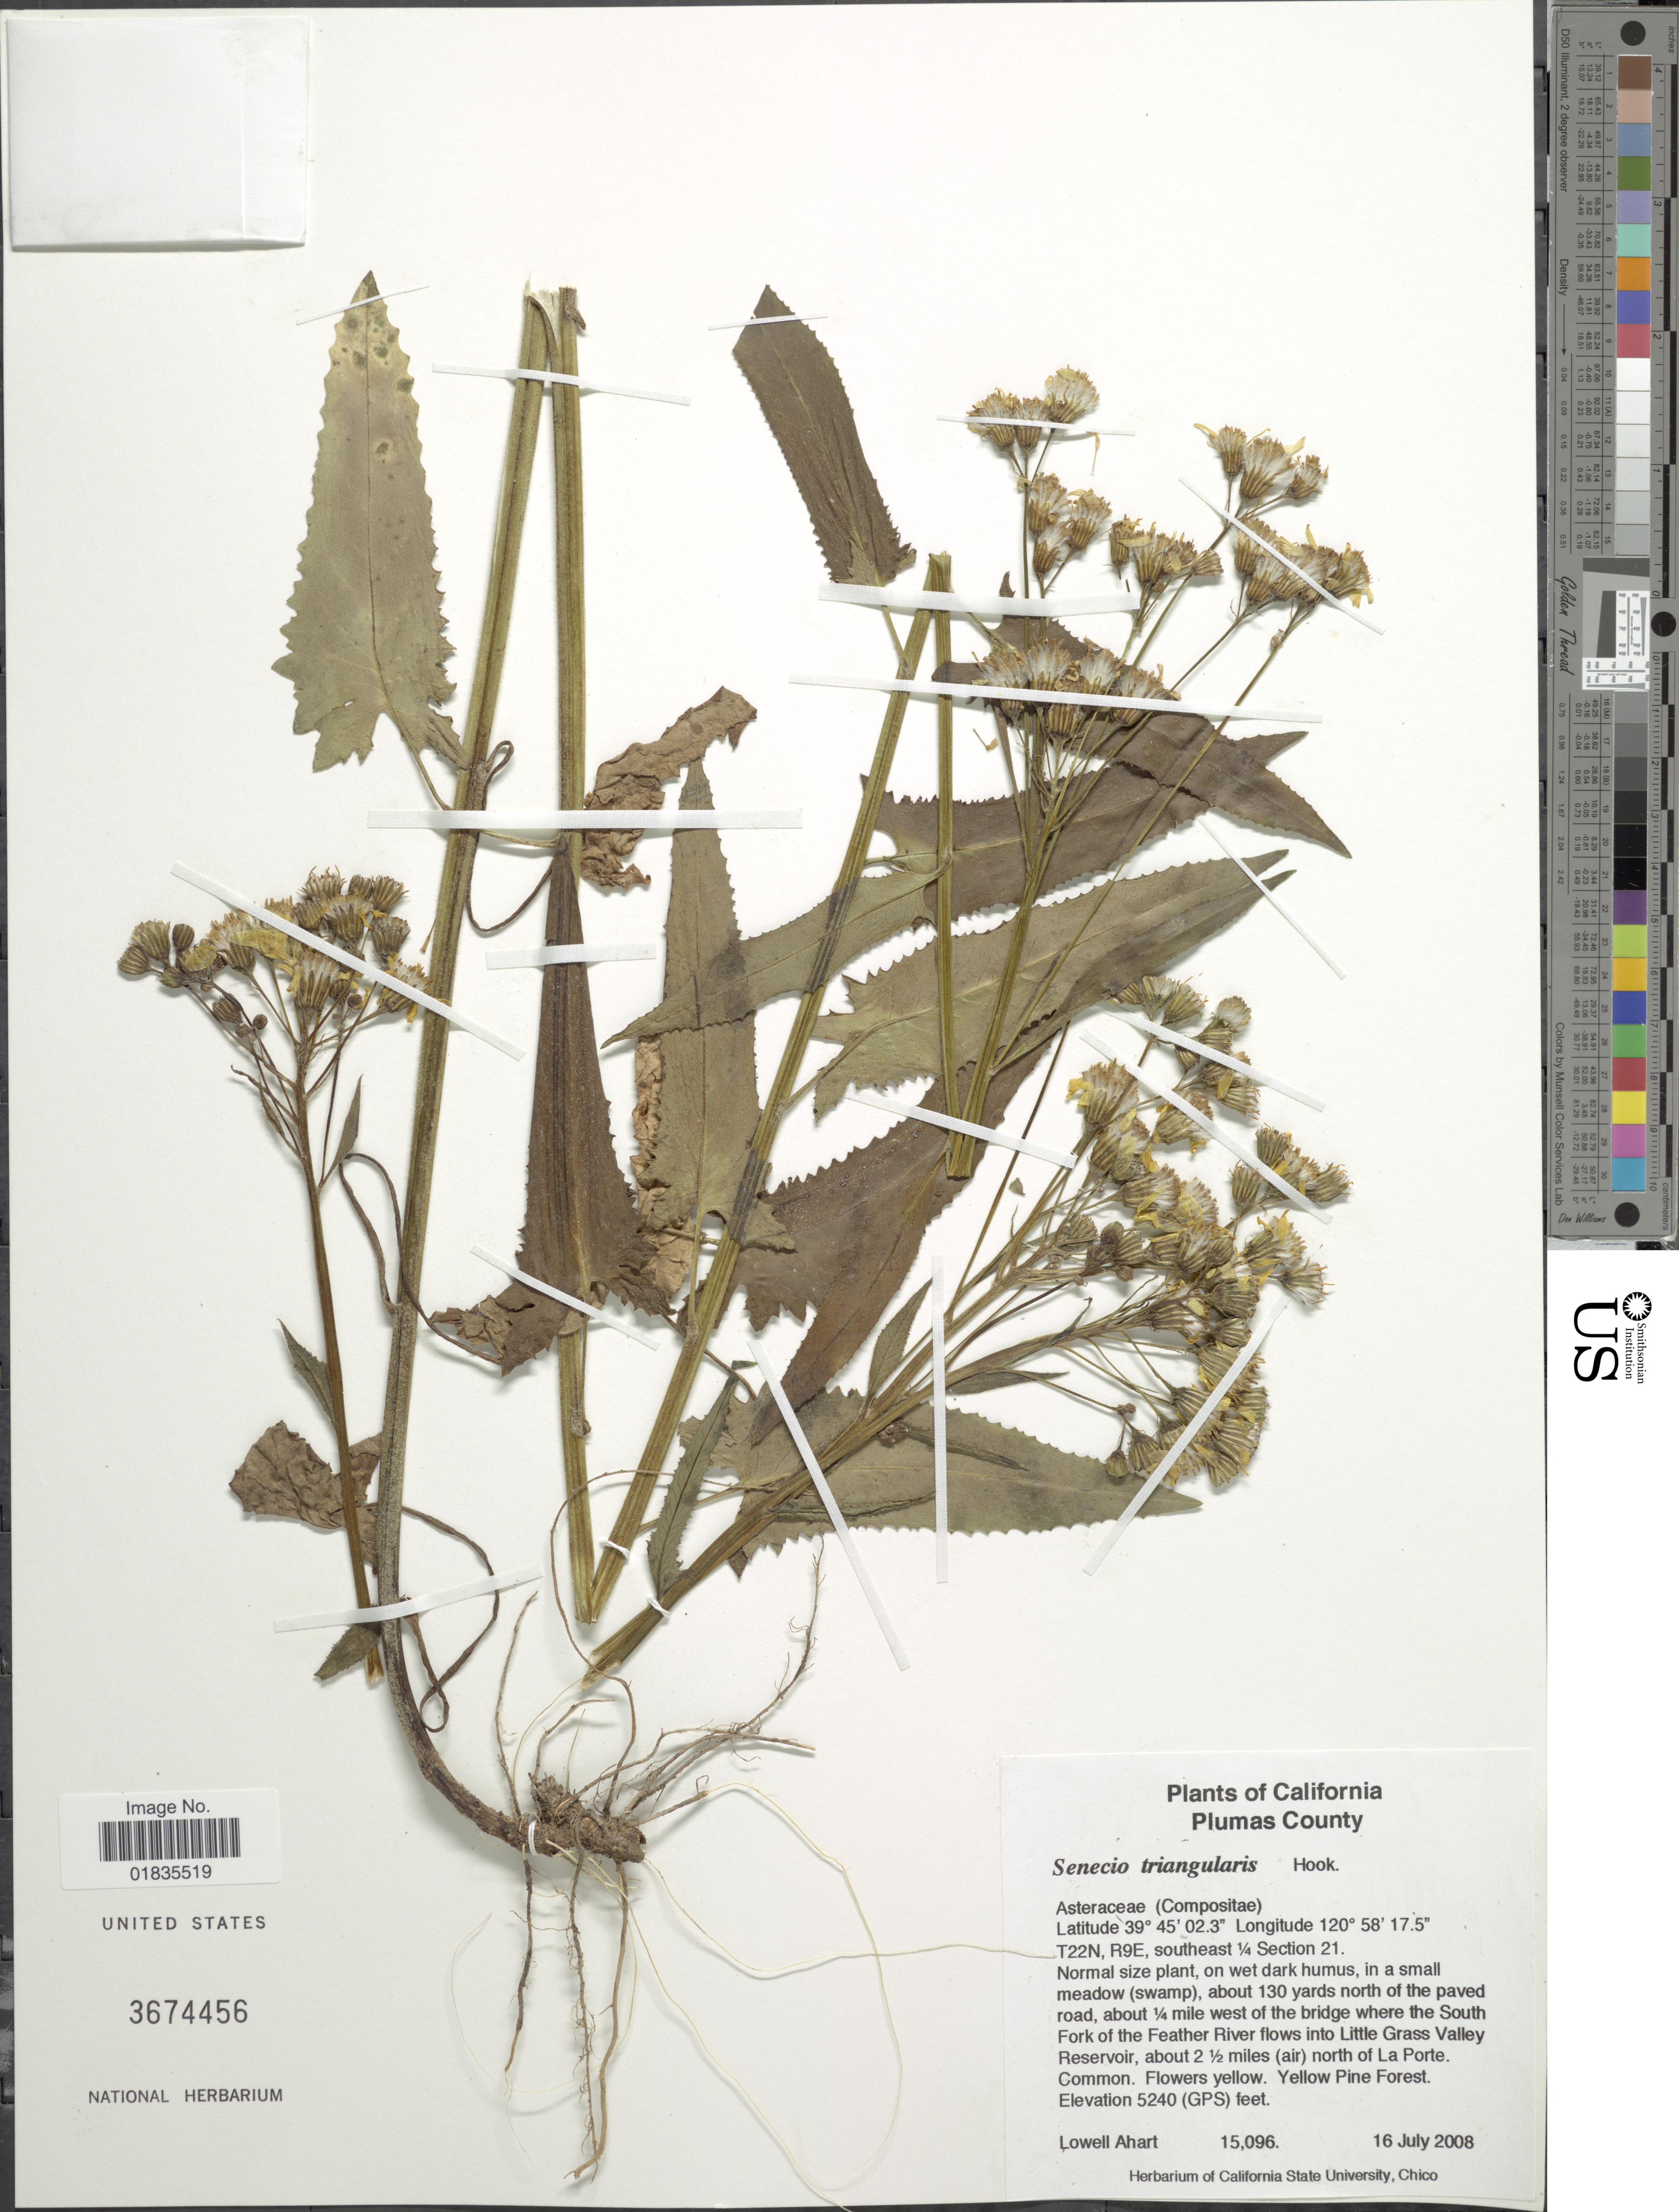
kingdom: Plantae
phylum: Tracheophyta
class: Magnoliopsida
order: Asterales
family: Asteraceae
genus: Senecio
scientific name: Senecio triangularis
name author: Hook.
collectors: L. Ahart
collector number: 15096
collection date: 2008-07-16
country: United States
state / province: California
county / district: Plumas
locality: Plumas County, T22N, R9E, southeast 1/4 Section 21, in a small meadow, about 130 yards north of the paved road, about 1.4 mile west of the bridge where the South Fork of the Feather flows into Little Grass Valley Reservoir, about 2 1/2 miles (air) north of La Porte.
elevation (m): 1597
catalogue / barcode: US 3674456